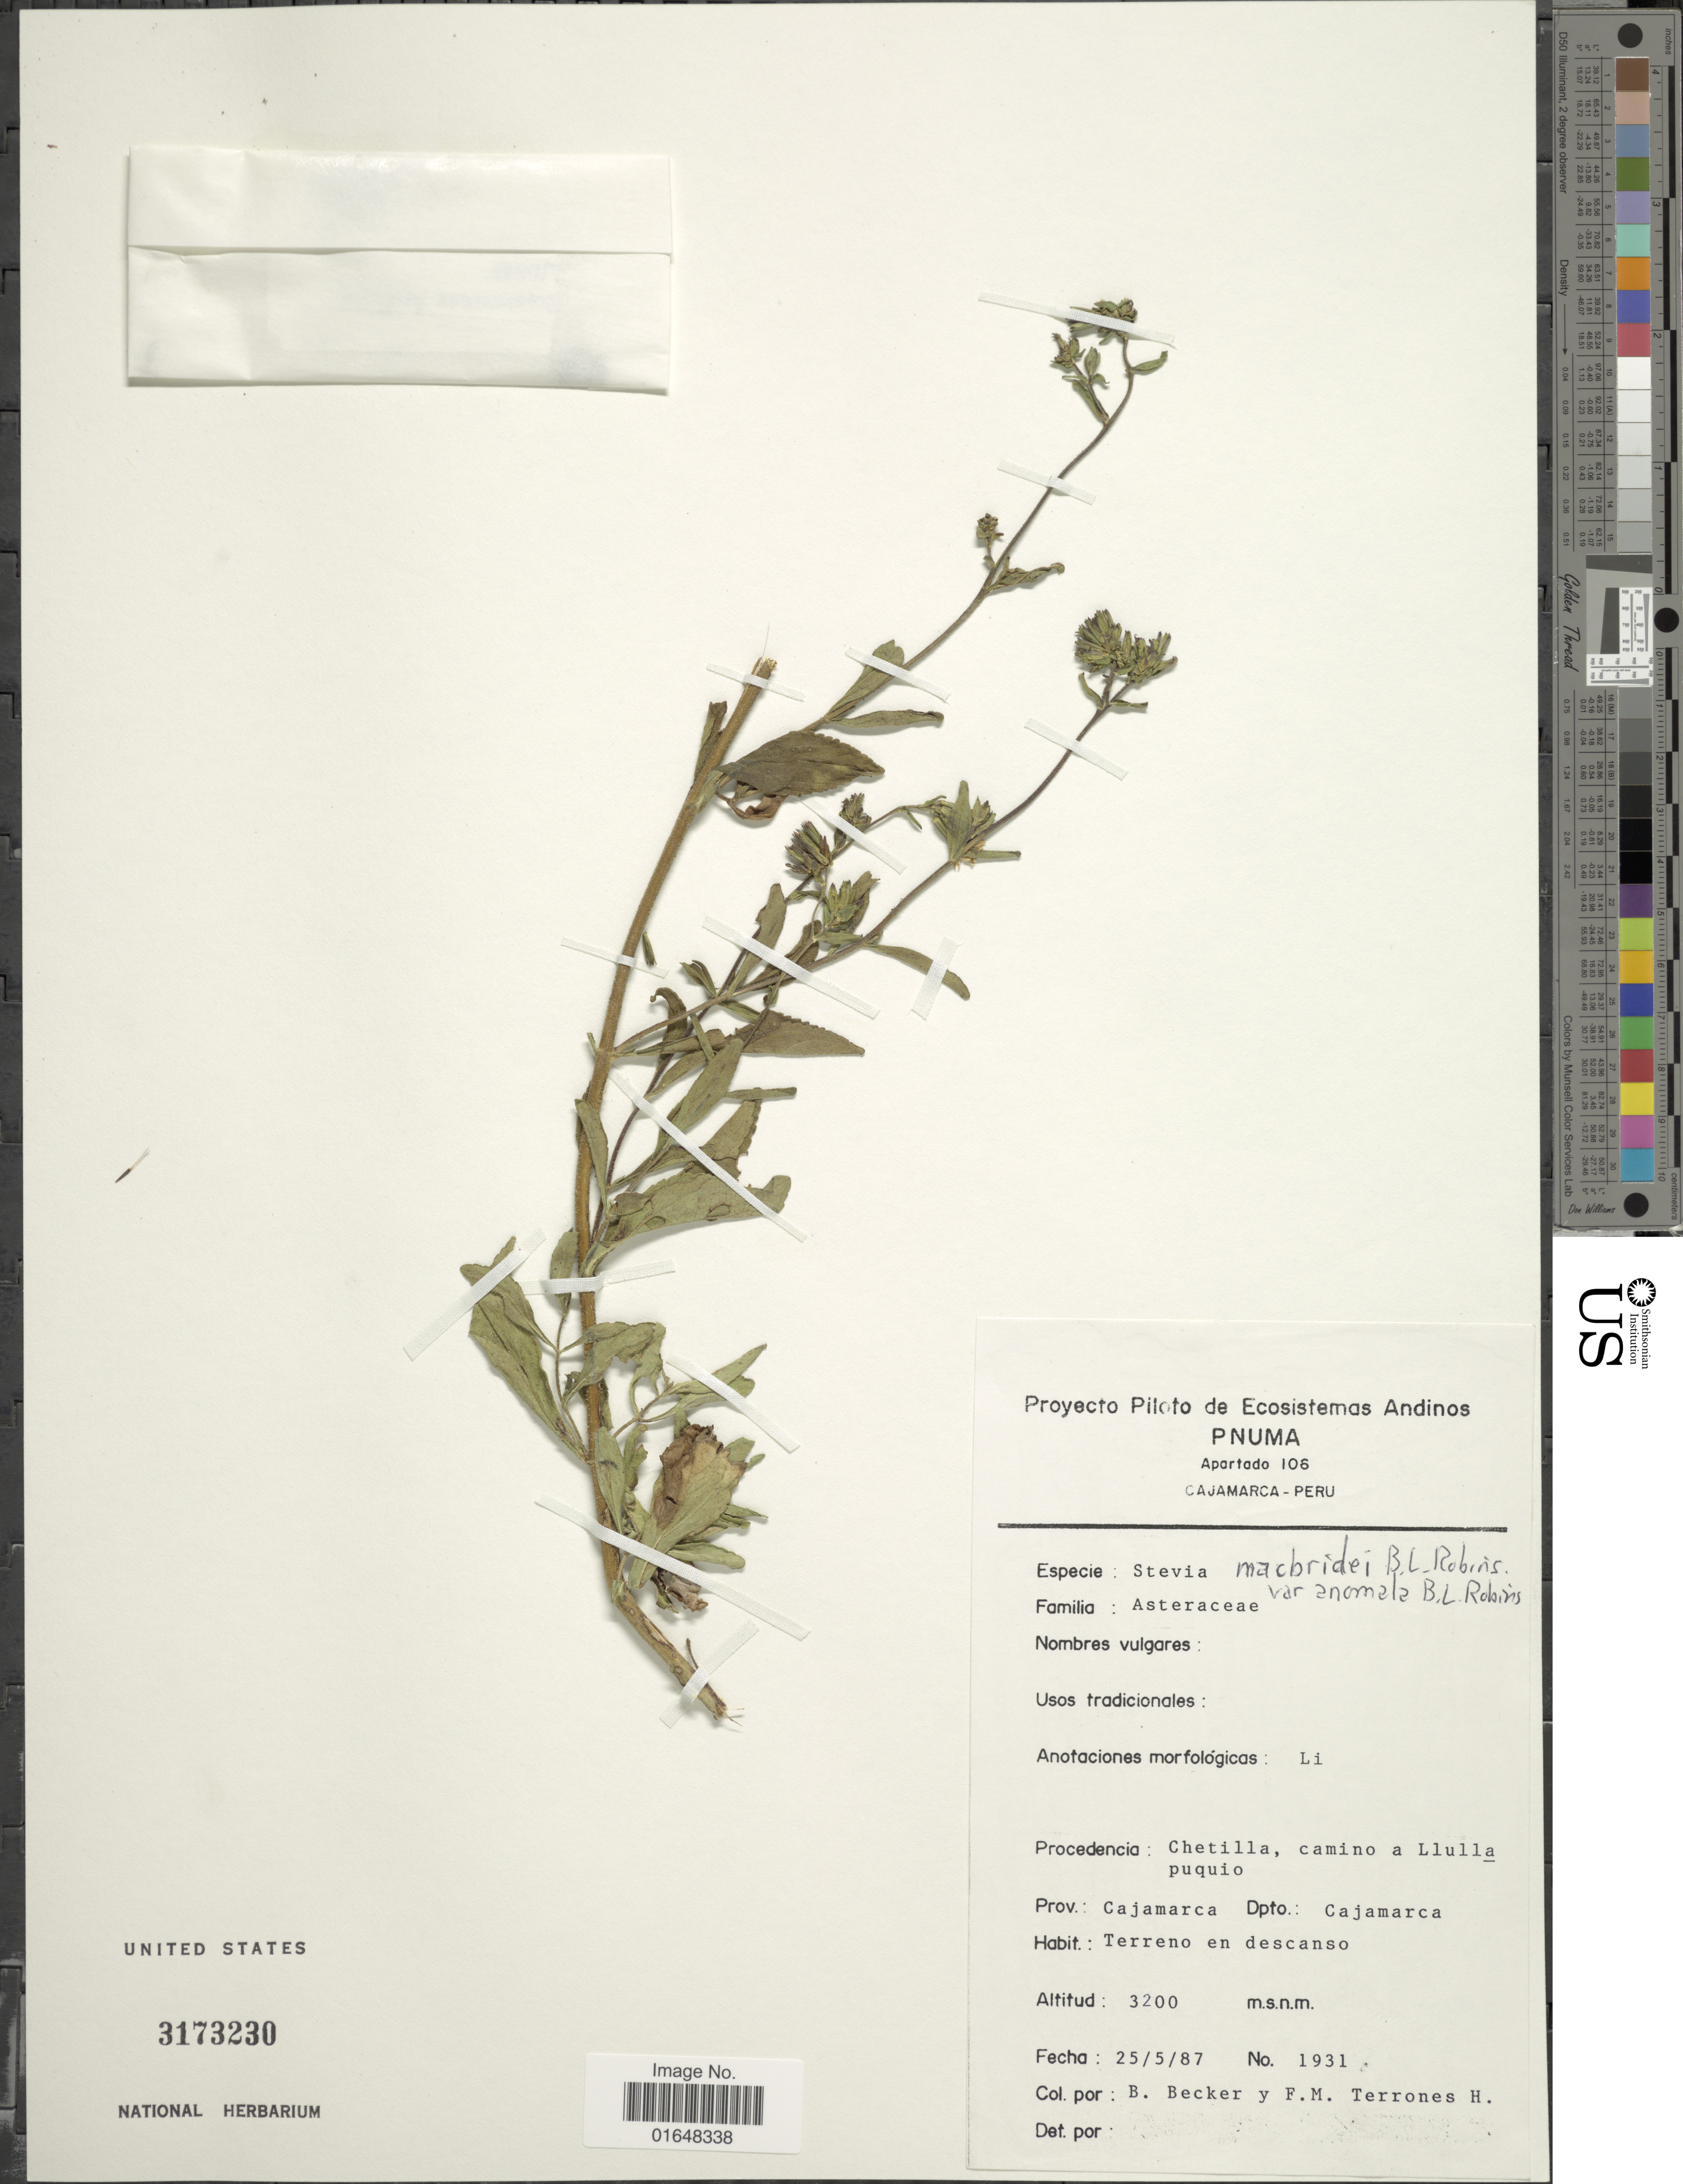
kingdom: Plantae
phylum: Tracheophyta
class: Magnoliopsida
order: Asterales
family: Asteraceae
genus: Stevia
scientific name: Stevia macbridei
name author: B.L. Rob.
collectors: B. Becker & F. Terrones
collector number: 1931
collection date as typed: Transcribed d/m/y: 25/5/87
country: Peru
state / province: Cajamarca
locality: Chetilla, camino a Llullapuquio. Prov.: Cajamarca. Dpto.: Cajamarca.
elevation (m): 3200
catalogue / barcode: US 3173230